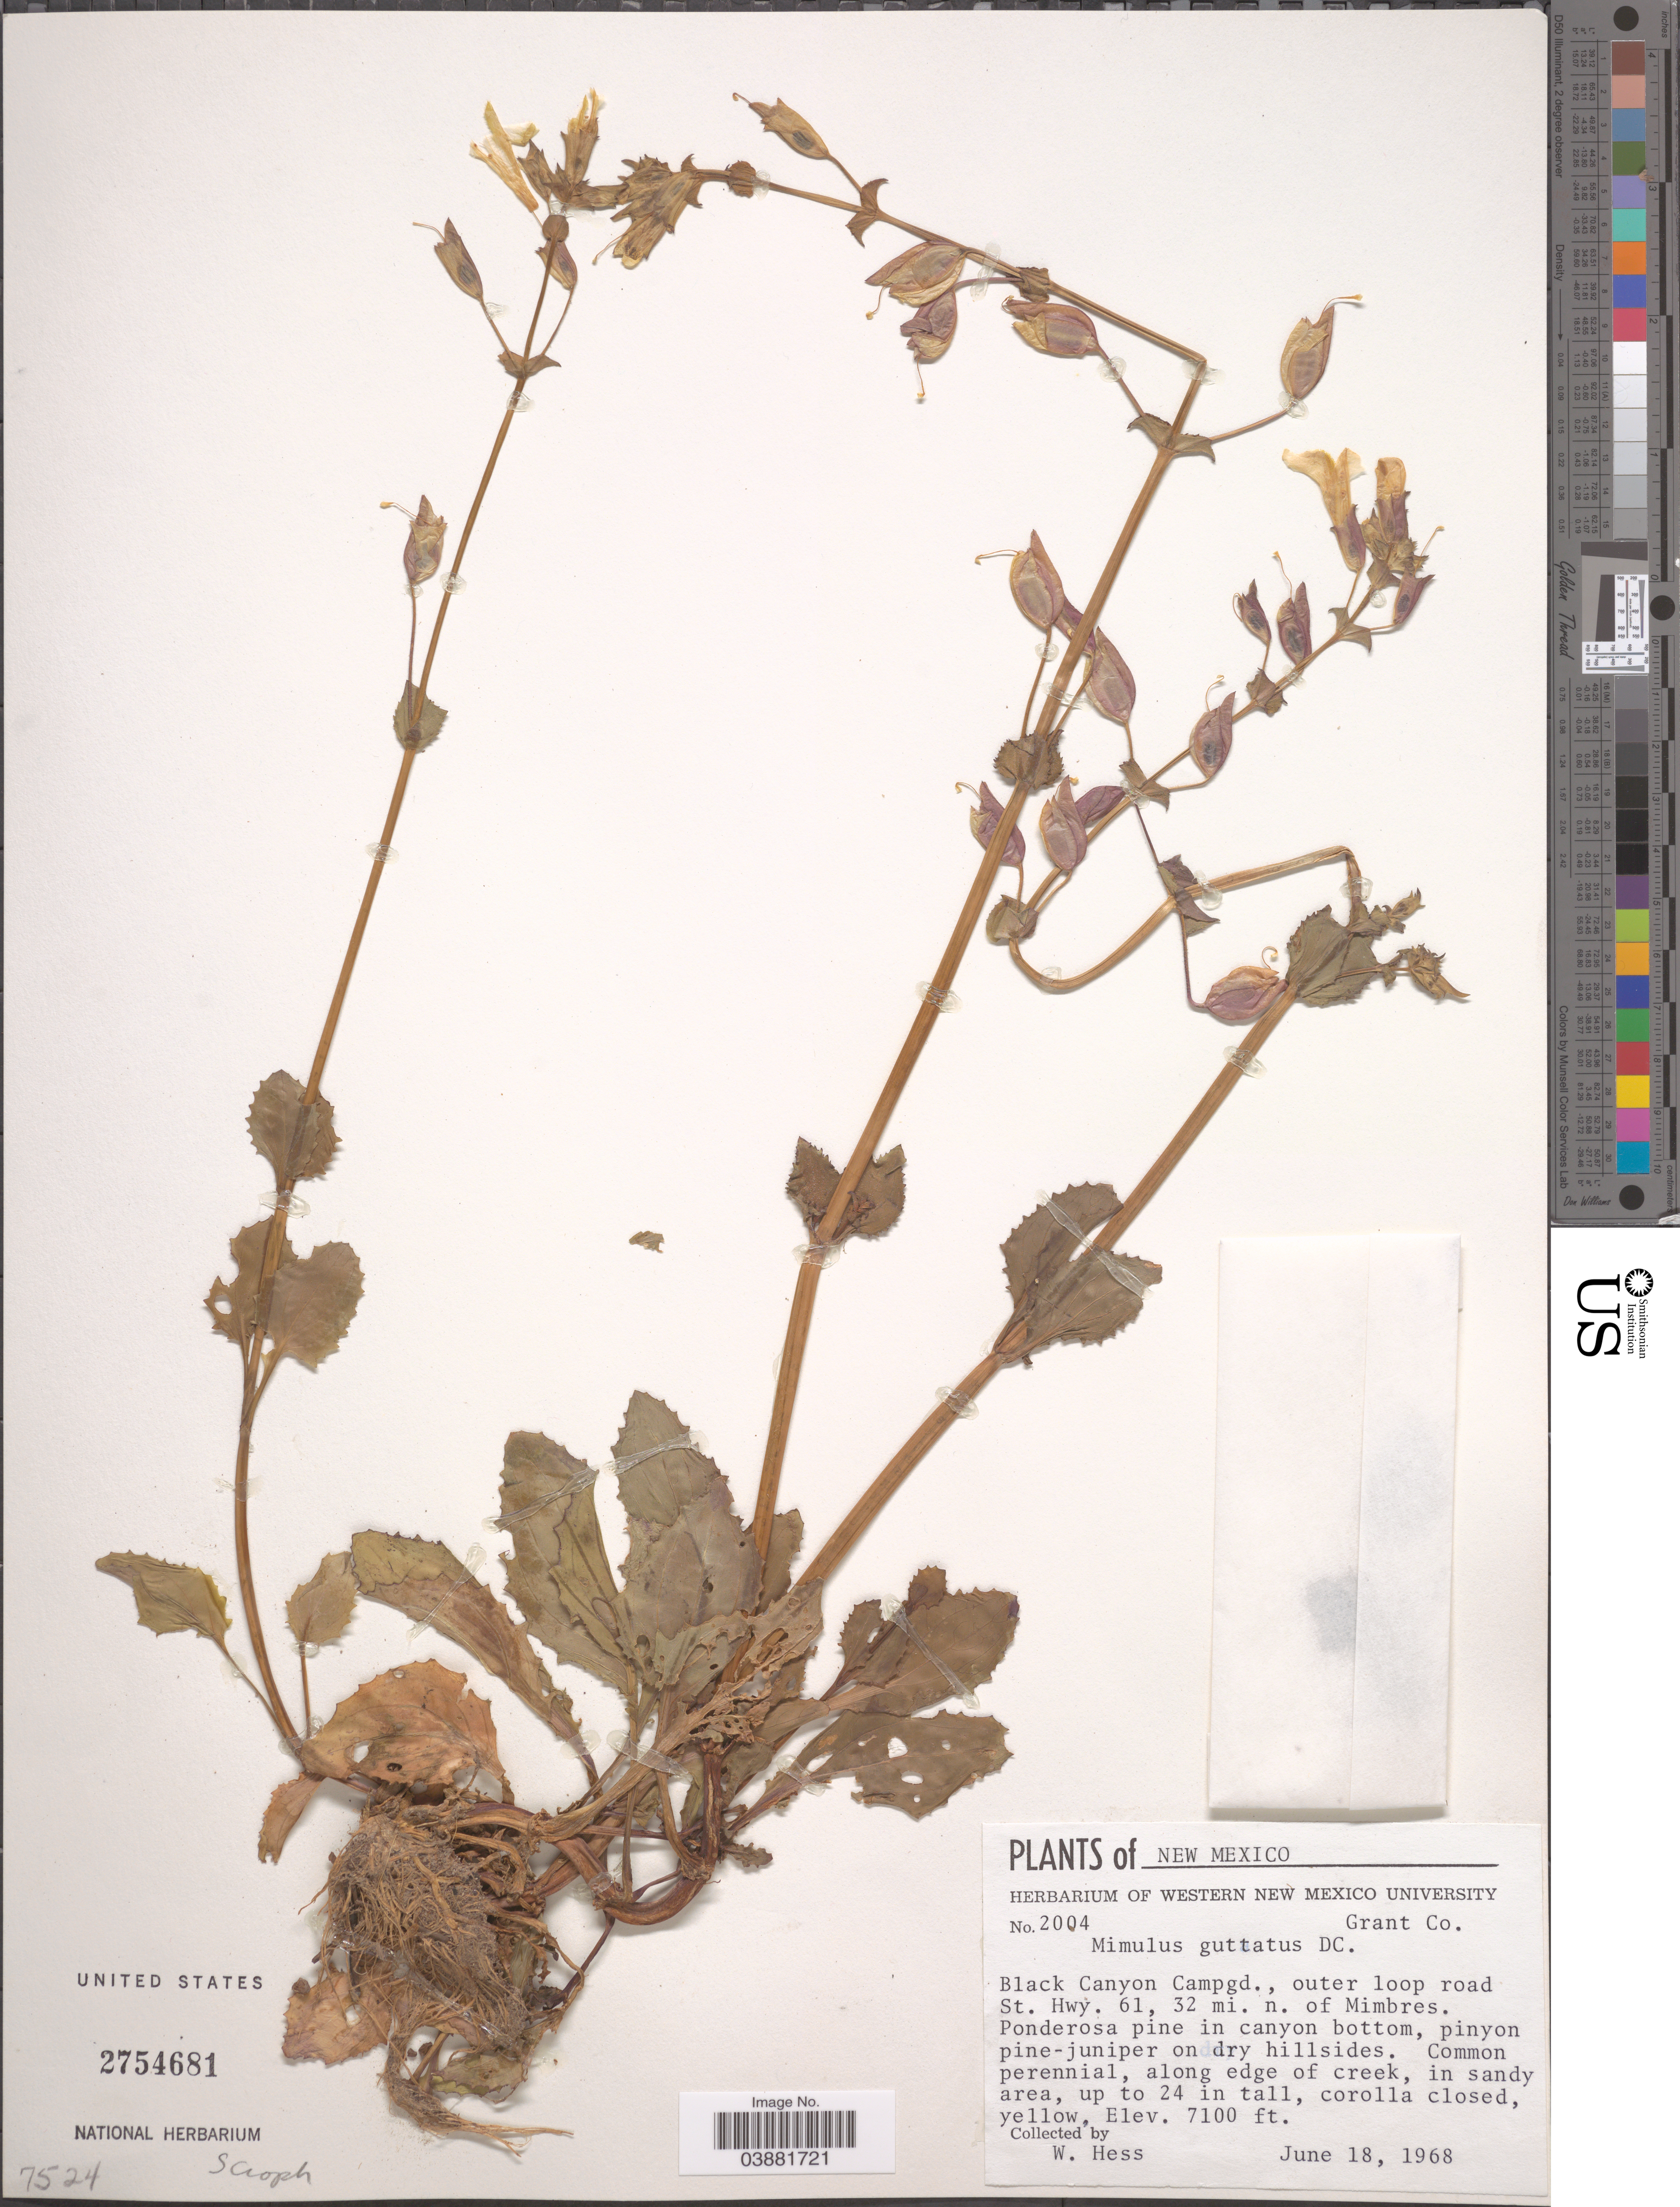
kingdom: Plantae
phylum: Tracheophyta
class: Magnoliopsida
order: Lamiales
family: Phrymaceae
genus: Mimulus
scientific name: Mimulus guttatus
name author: DC.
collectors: W. Hess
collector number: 2004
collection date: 1968-06-18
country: United States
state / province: New Mexico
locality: Grant Co. Black Canyon Campgd., outer loop road St. Hwy. 61, 32 mi. n. of Mimbres.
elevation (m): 2164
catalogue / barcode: US 2754681